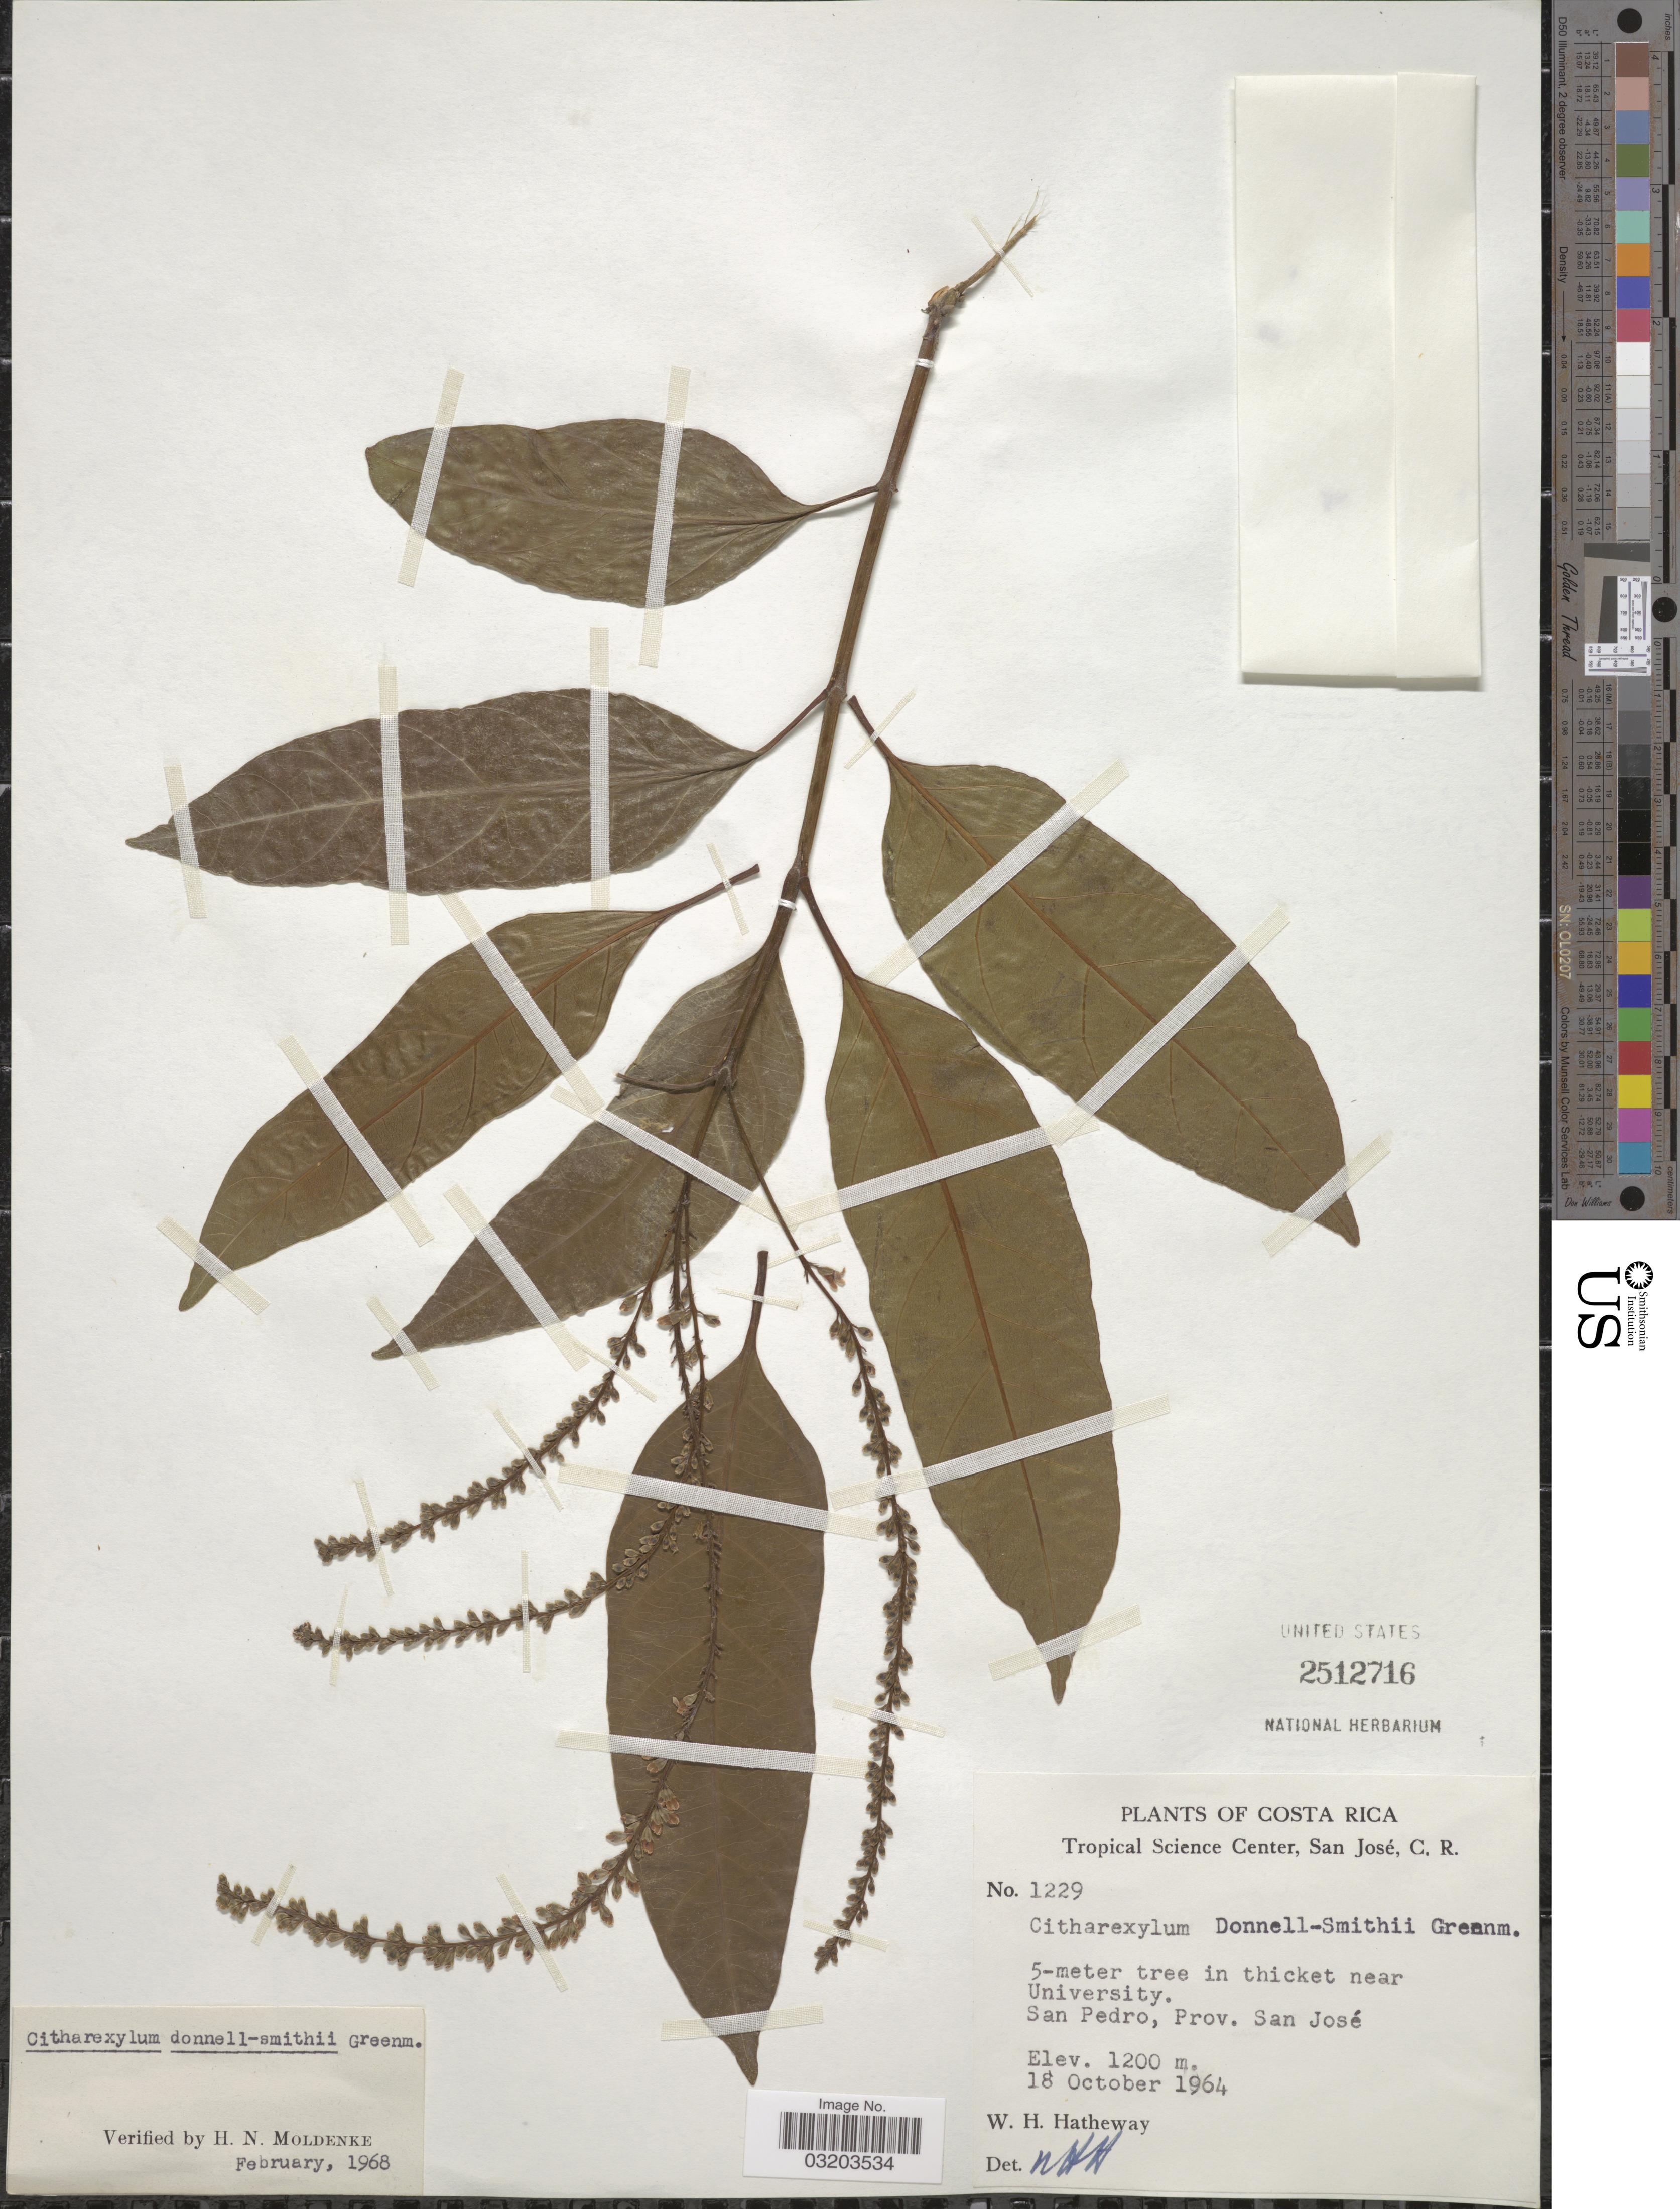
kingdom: Plantae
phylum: Tracheophyta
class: Magnoliopsida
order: Lamiales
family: Verbenaceae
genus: Citharexylum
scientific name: Citharexylum donnell-smithii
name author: Greenm.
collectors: W. H. Hatheway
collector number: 1229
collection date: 1964-10-18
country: Costa Rica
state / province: San José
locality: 5-meter tree in thicket near University. San Pedro.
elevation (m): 1200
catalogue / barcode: US 2512716